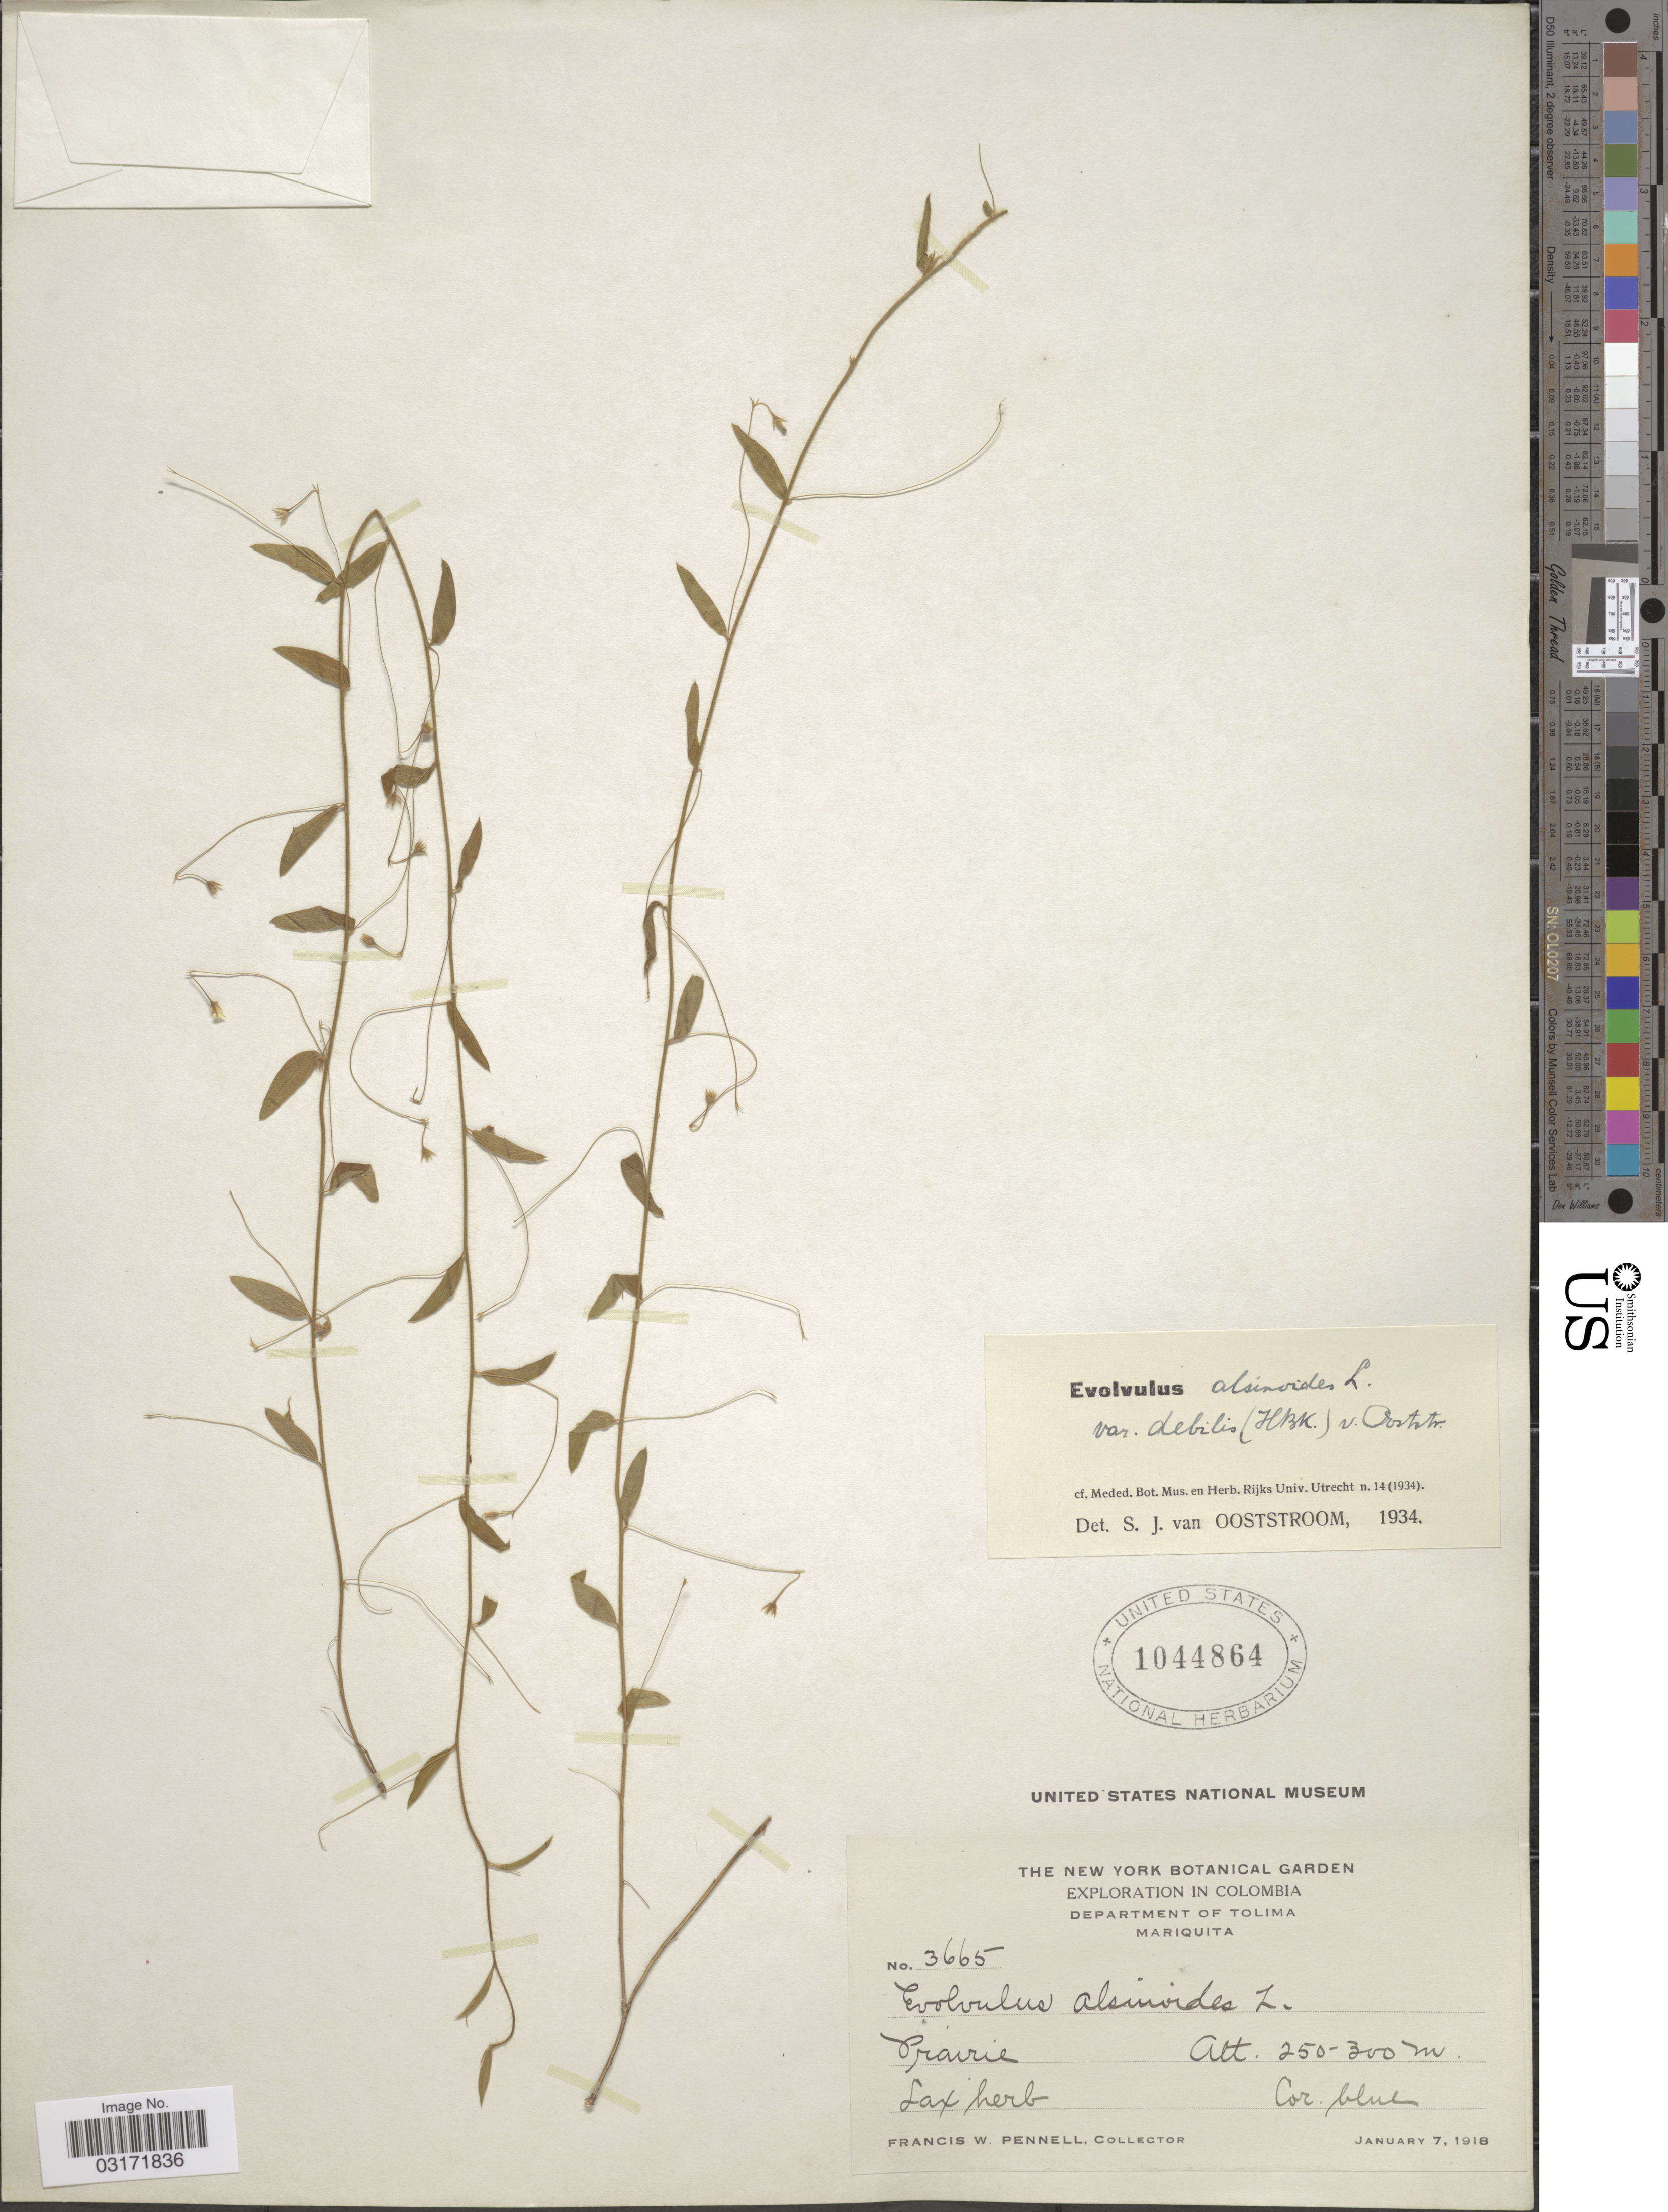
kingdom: Plantae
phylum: Tracheophyta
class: Magnoliopsida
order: Solanales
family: Convolvulaceae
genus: Evolvulus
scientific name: Evolvulus alsinoides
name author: (L.) L.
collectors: F. W. Pennell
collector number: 3665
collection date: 1918-01-07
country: Colombia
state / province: Tolima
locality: Department of Tolima, Mariquita.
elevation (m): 250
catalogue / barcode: US 1044864